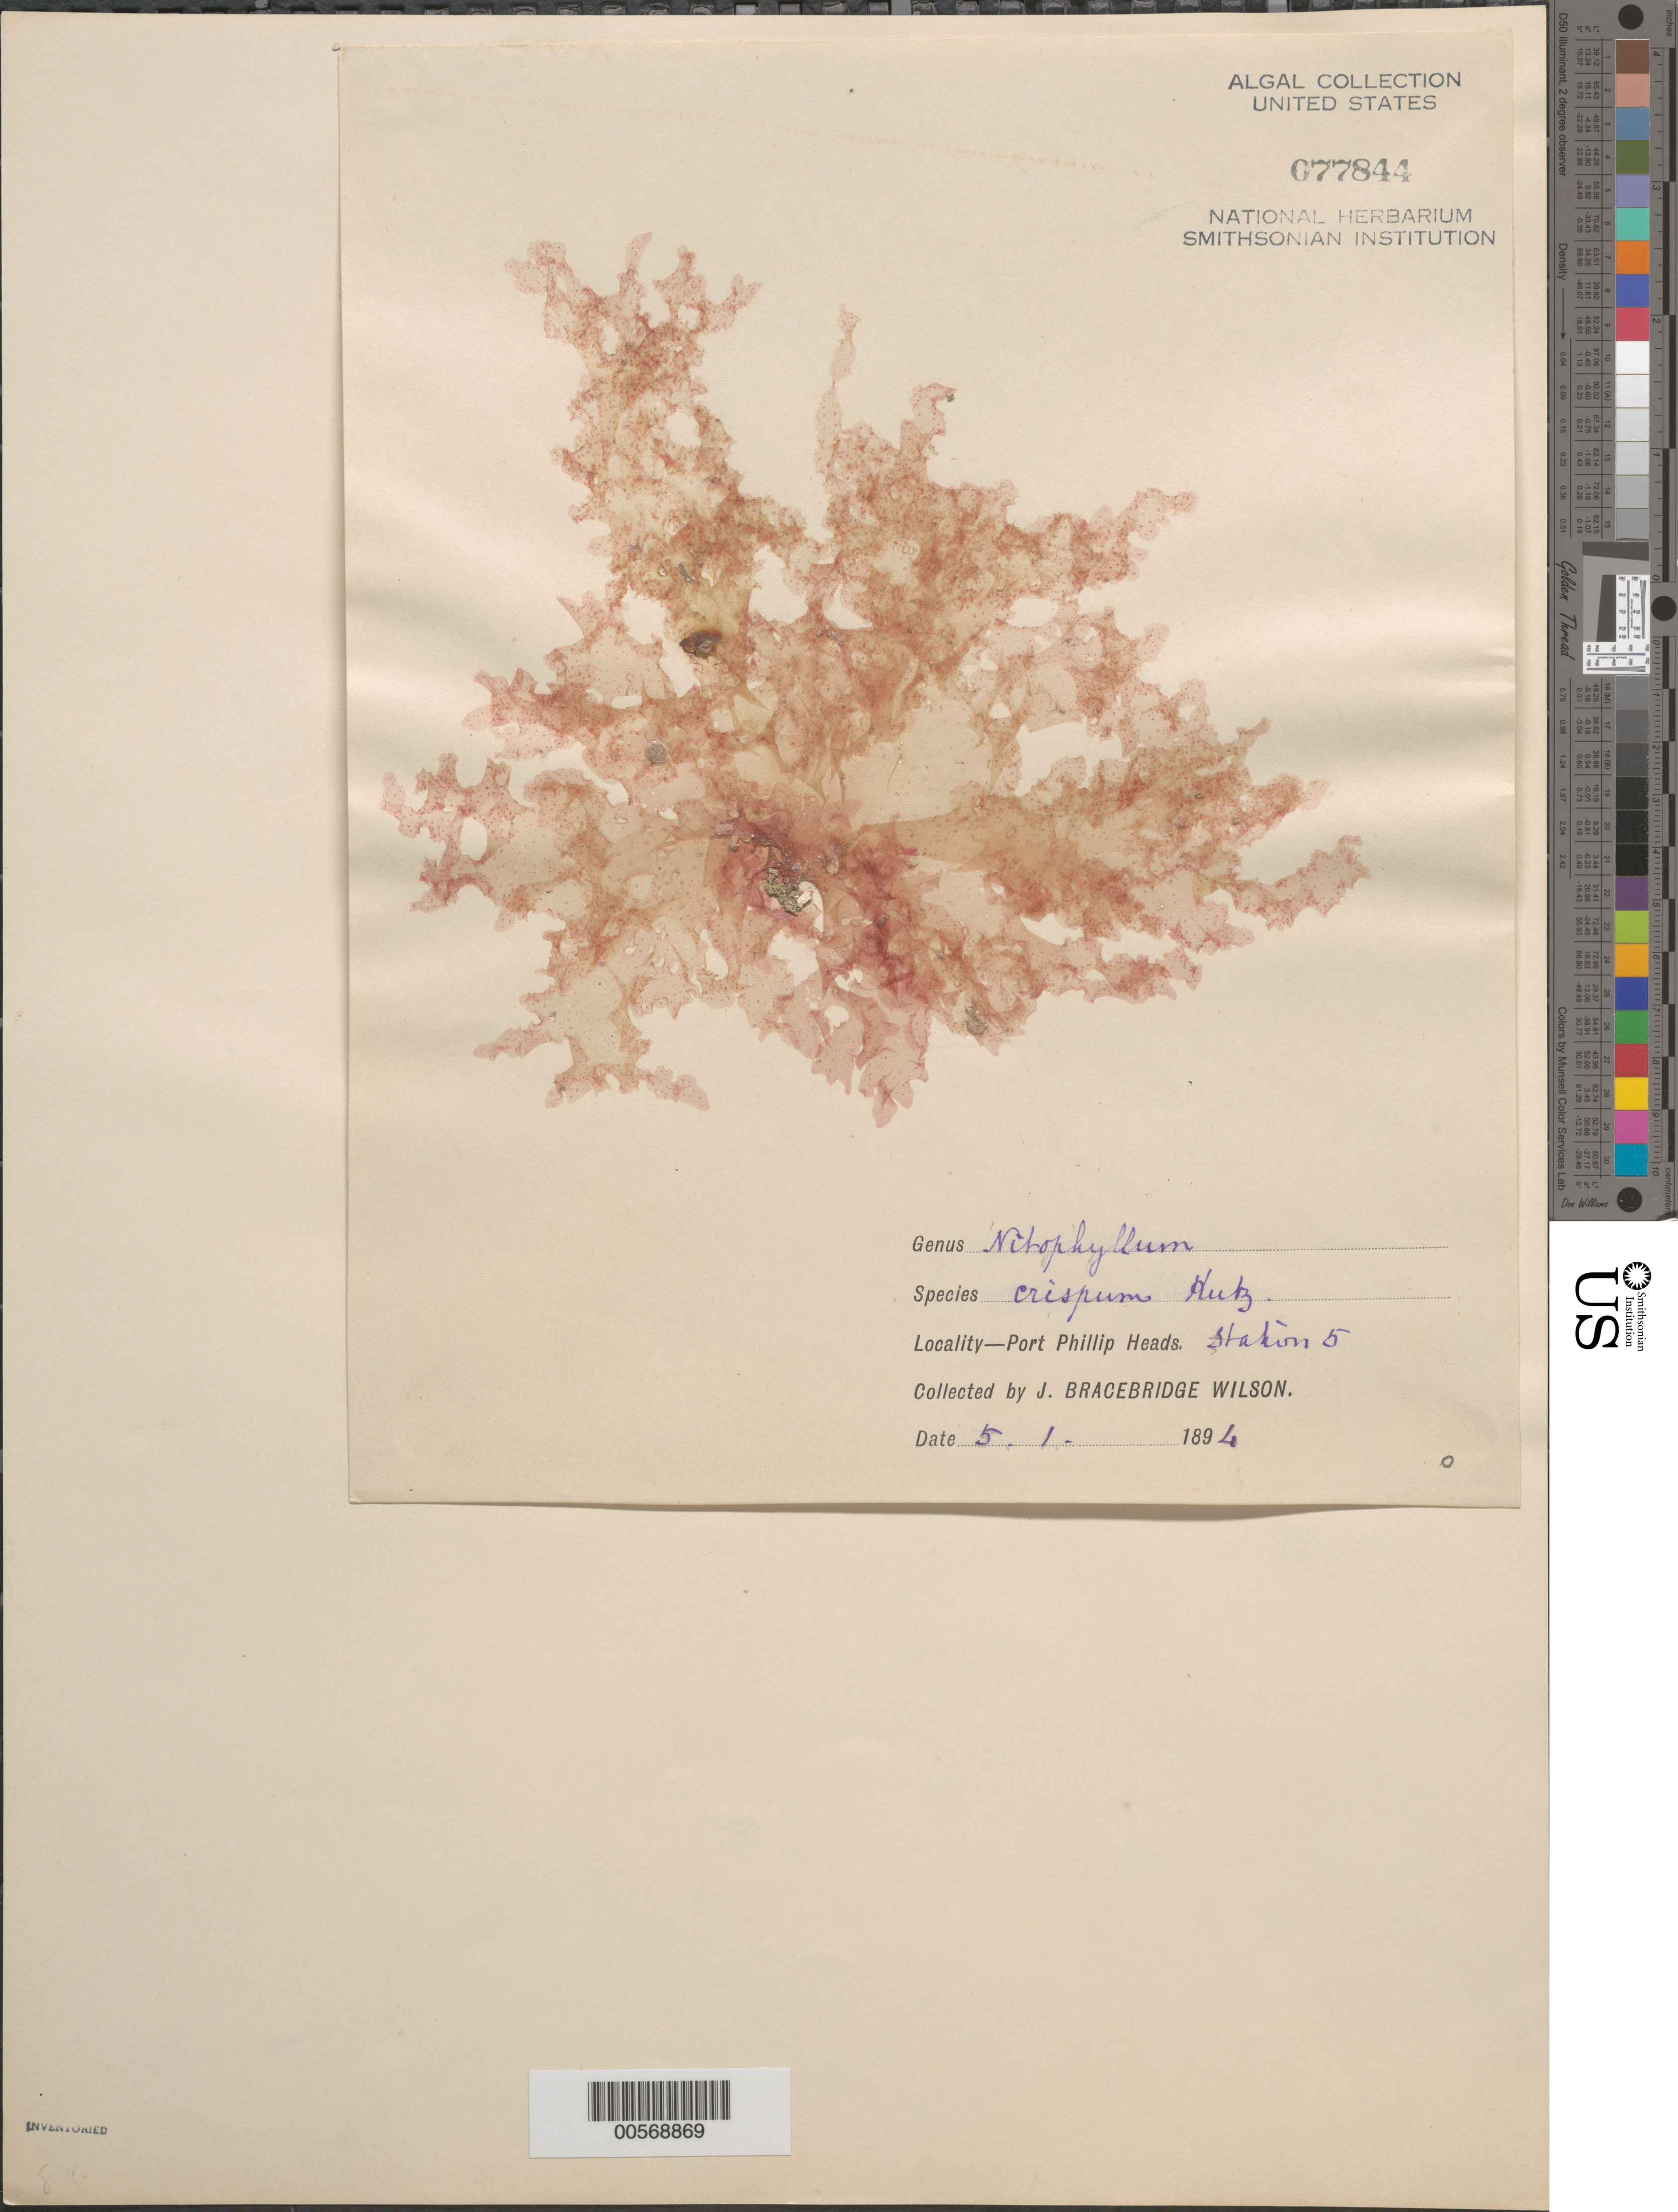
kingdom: Plantae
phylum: Rhodophyta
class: Florideophyceae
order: Ceramiales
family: Delesseriaceae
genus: Nitophyllum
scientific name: Nitophyllum crispum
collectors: J. B. Wilson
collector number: Station 5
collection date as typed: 05 Jan 1894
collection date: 1894-01-05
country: Australia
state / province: Victoria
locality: Port Phillip Heads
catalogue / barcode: US 77844